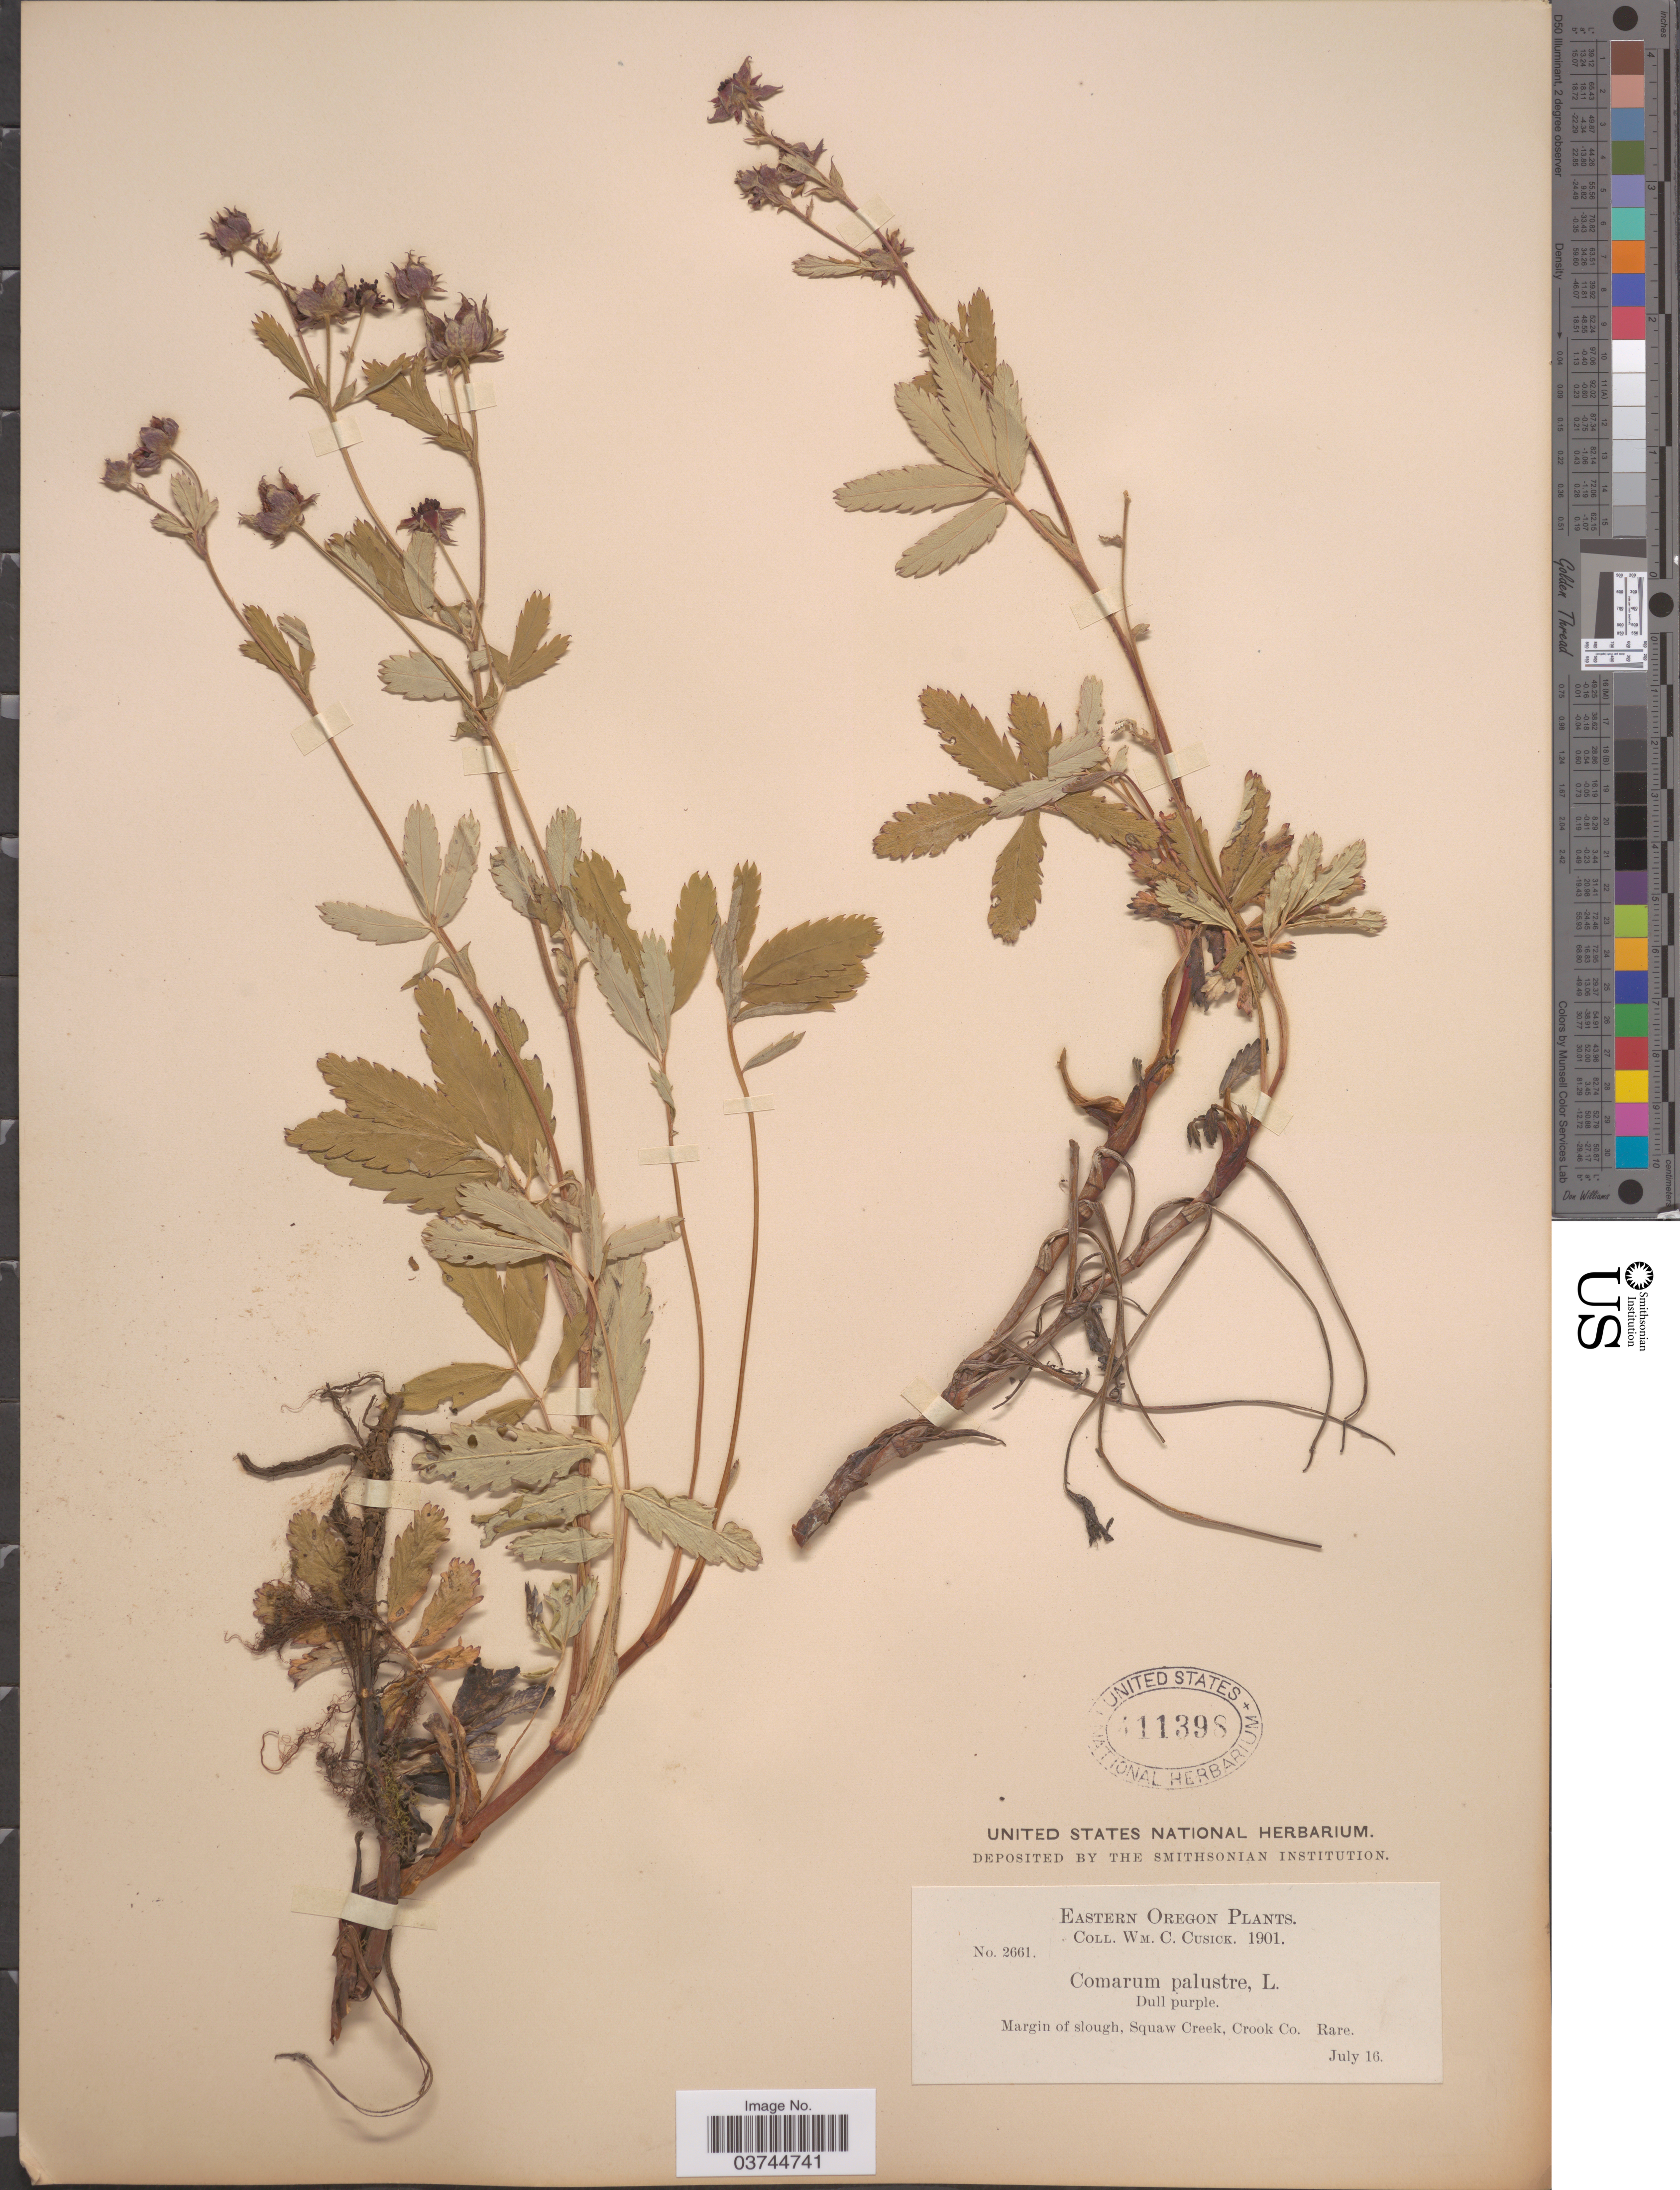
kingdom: Plantae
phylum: Tracheophyta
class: Magnoliopsida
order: Rosales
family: Rosaceae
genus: Comarum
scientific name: Comarum palustre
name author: L.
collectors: W. C. Cusick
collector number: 2661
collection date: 1901-07-16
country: United States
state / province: Oregon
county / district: Crook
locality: Eastern Oregon. Margin of slough, Squaq Creek, Crook Co.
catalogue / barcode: US 411398